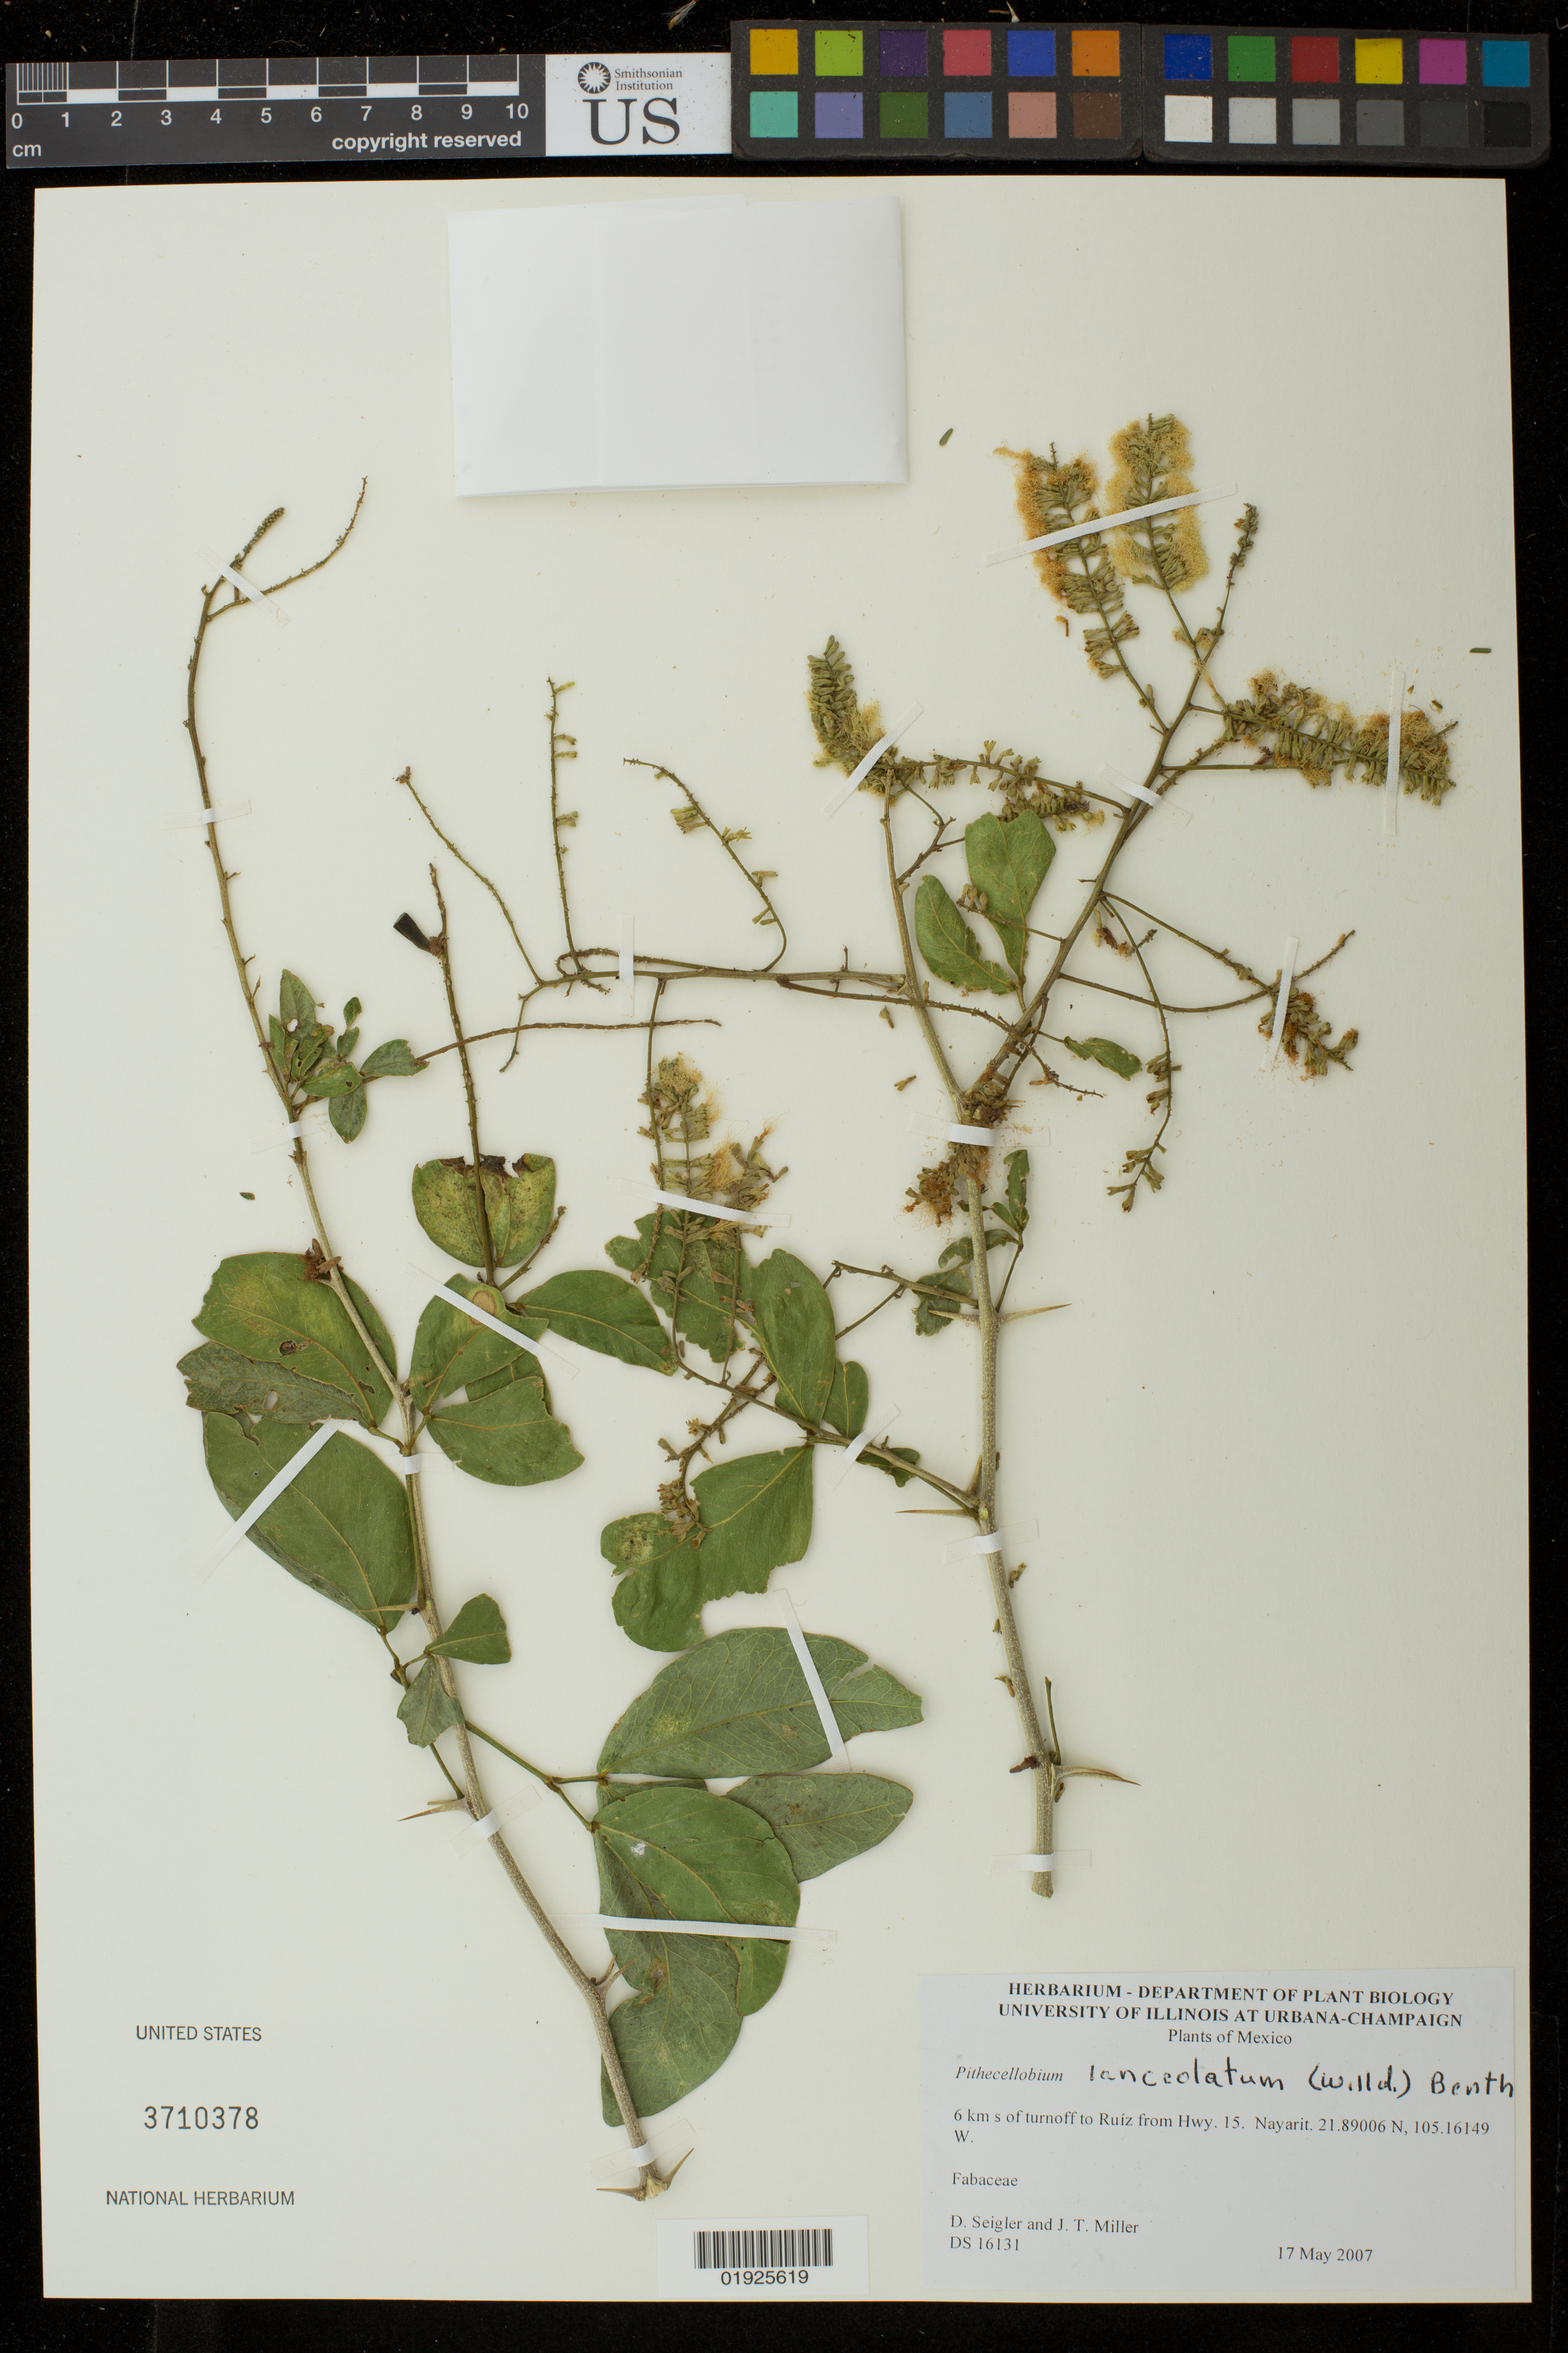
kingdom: Plantae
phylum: Tracheophyta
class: Magnoliopsida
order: Fabales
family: Fabaceae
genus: Pithecellobium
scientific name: Pithecellobium lanceolatum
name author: (Humb. & Bonpl. ex Willd.) Benth.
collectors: D. S. Seigler & J. T. Miller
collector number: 16131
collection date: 2007-05-17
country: Mexico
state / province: Nayarit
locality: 6 km S of turnoff to Ruiz from Hwy 15.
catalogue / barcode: US 3710378